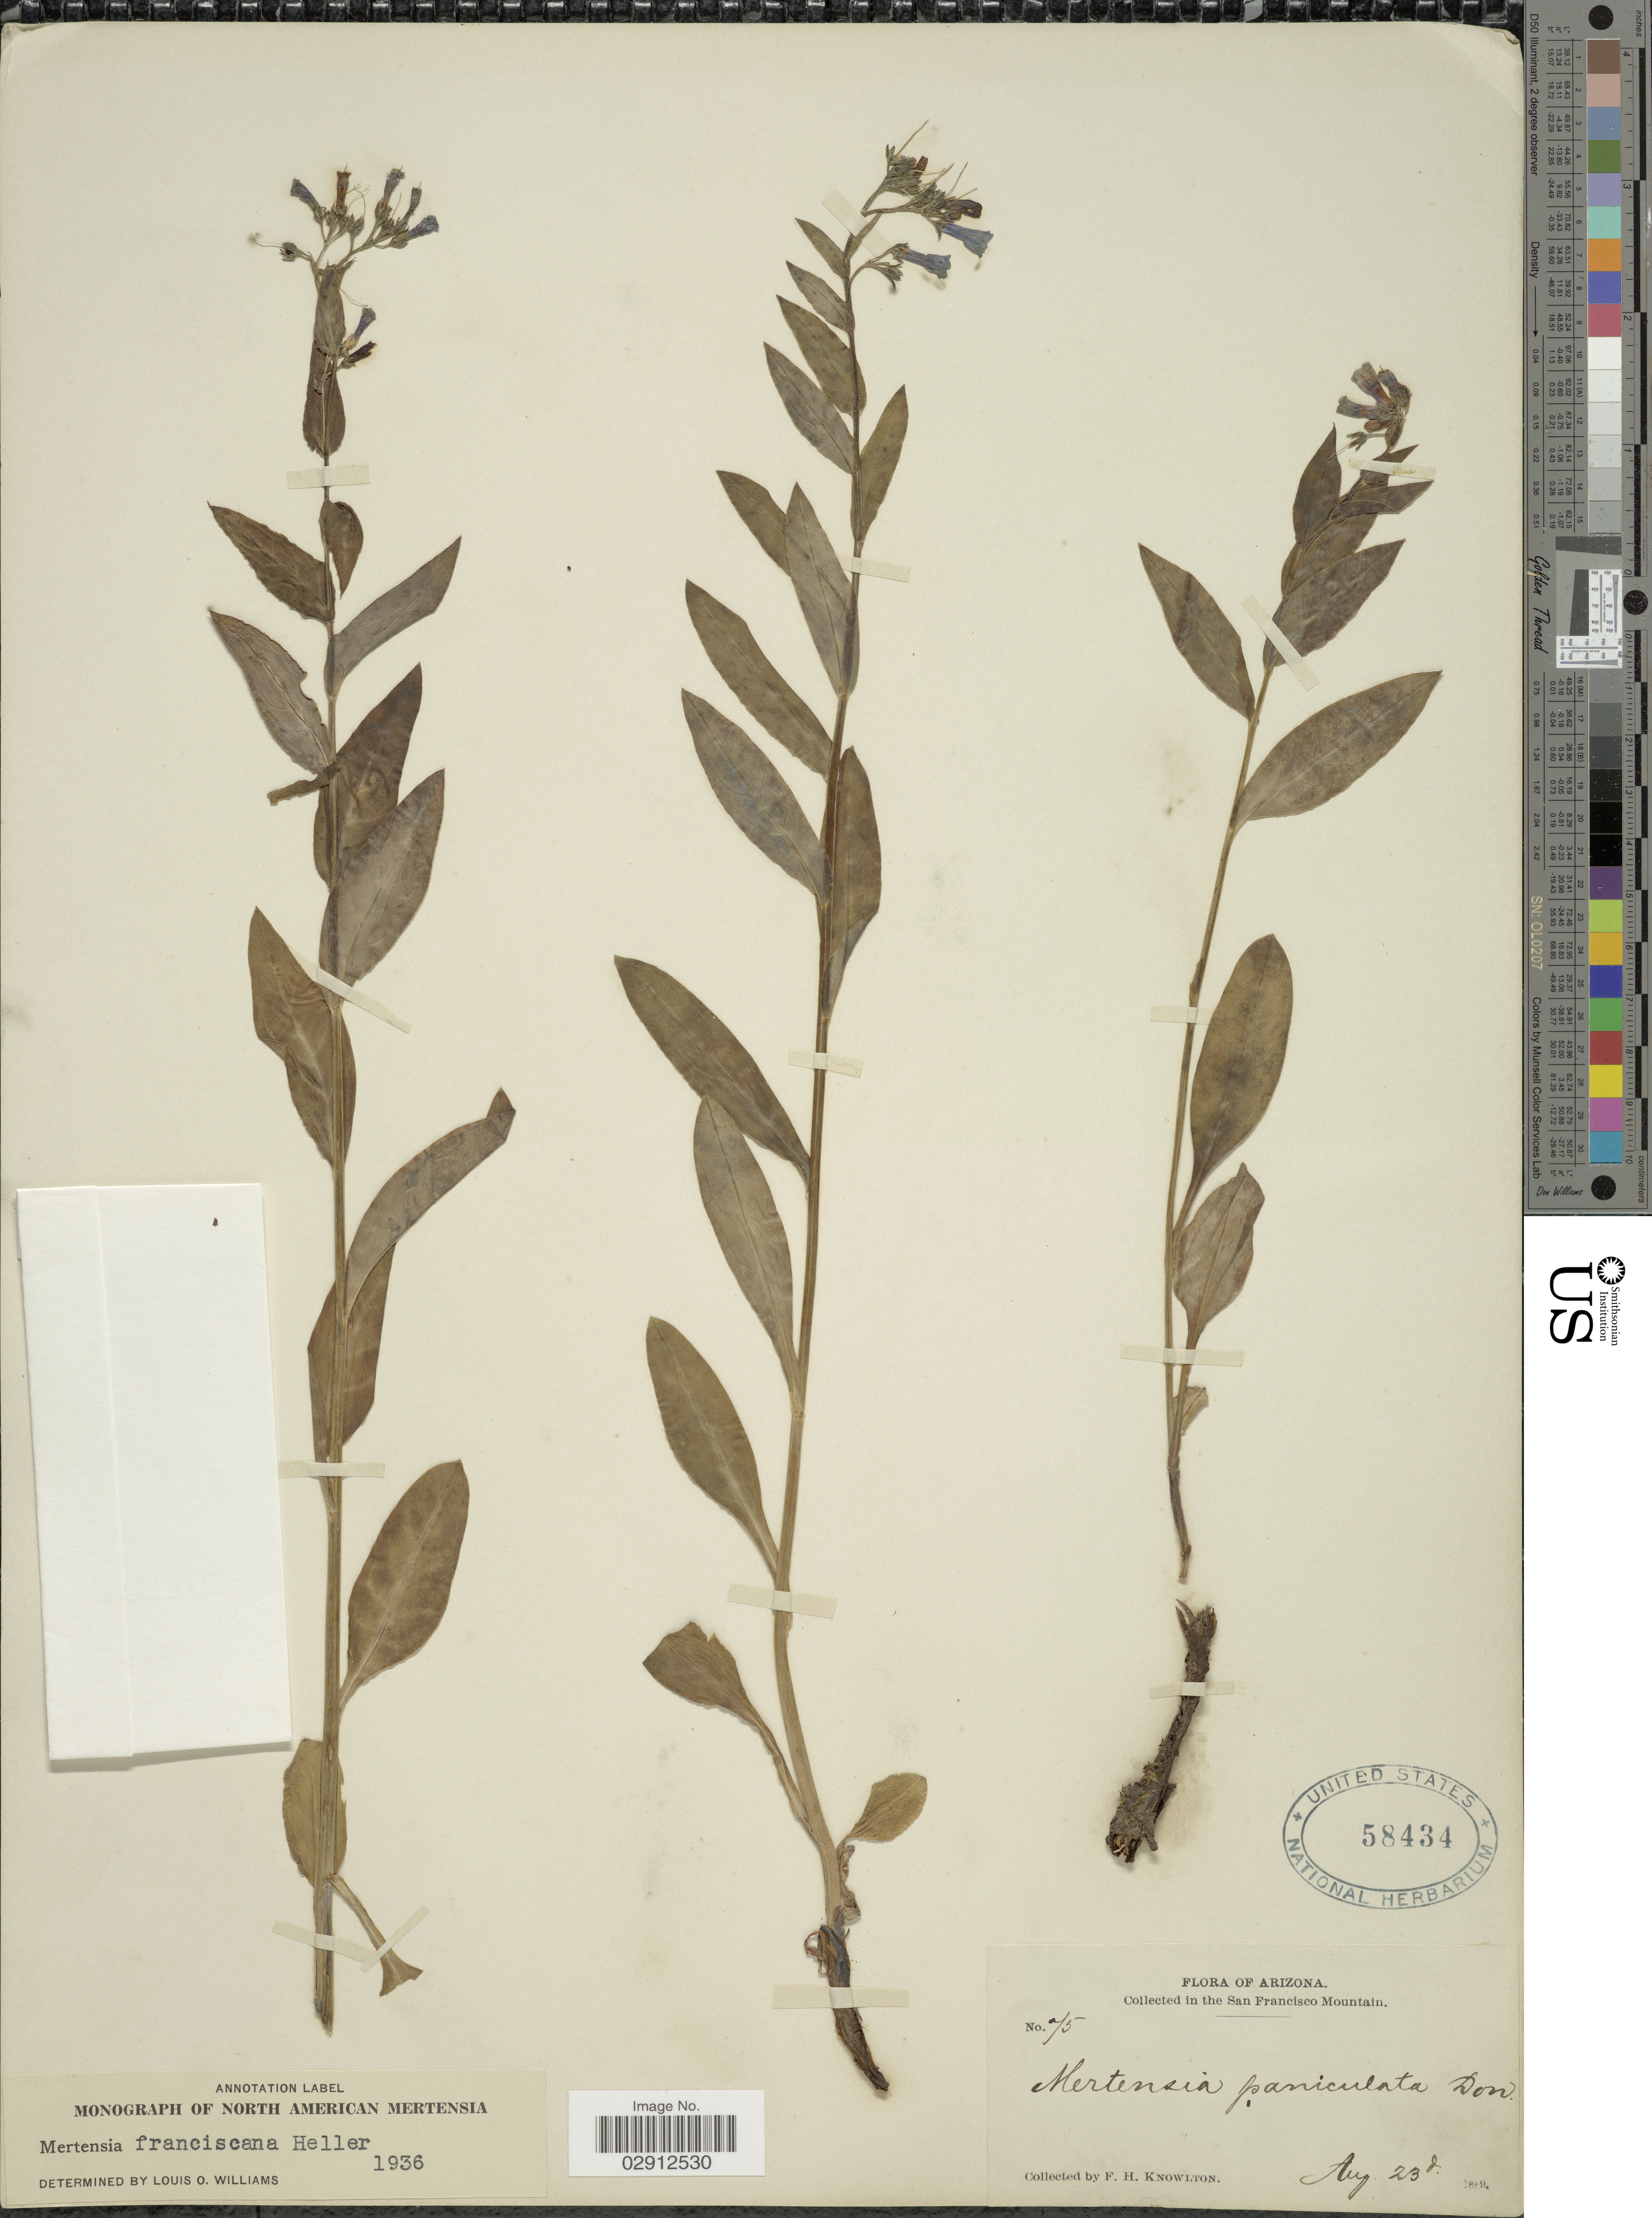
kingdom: Plantae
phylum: Tracheophyta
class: Magnoliopsida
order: Boraginales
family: Boraginaceae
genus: Mertensia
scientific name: Mertensia franciscana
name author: A. Heller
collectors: F. H. Knowlton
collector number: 75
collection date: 1889-08-23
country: United States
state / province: Arizona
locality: In The San Francisco Mountain.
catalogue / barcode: US 58434